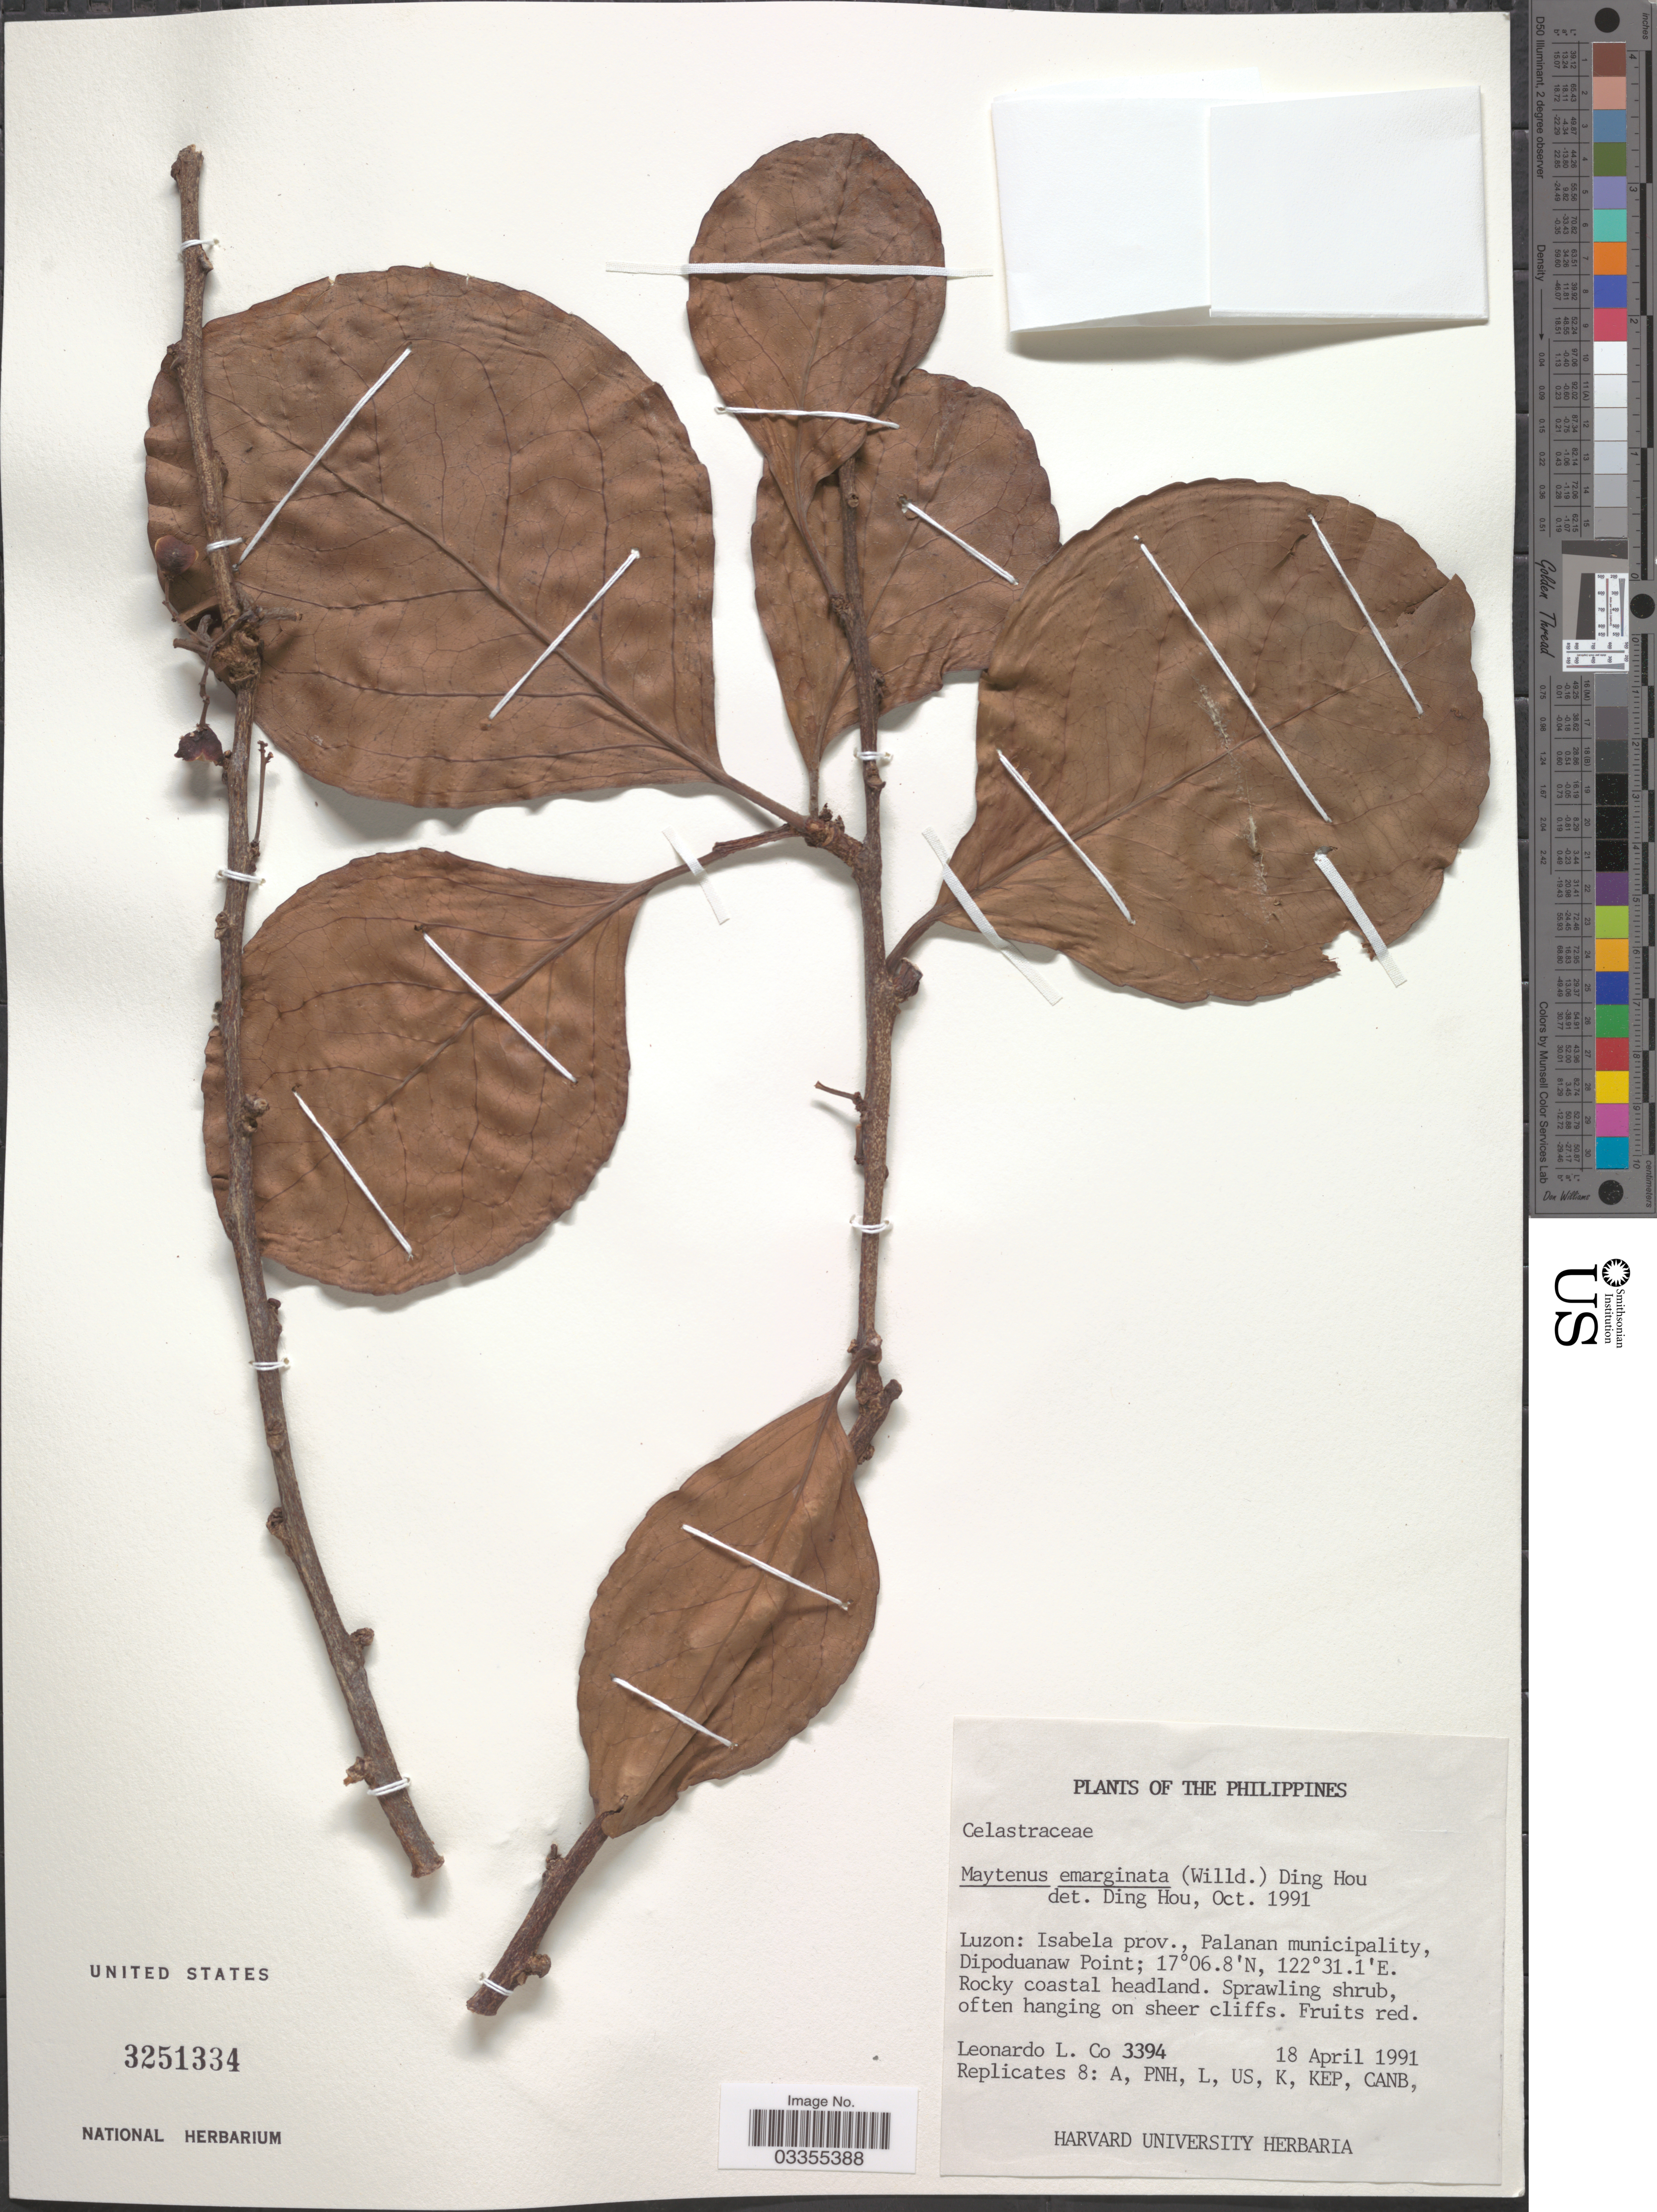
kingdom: Plantae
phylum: Tracheophyta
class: Magnoliopsida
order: Celastrales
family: Celastraceae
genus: Gymnosporia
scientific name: Gymnosporia trilocularis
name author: Hayata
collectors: L. Co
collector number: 3394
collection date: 1991-04-18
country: Philippines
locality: Luzon: Isabela prov., Palanan municipality, Dipoduanaw Point.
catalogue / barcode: US 3251334